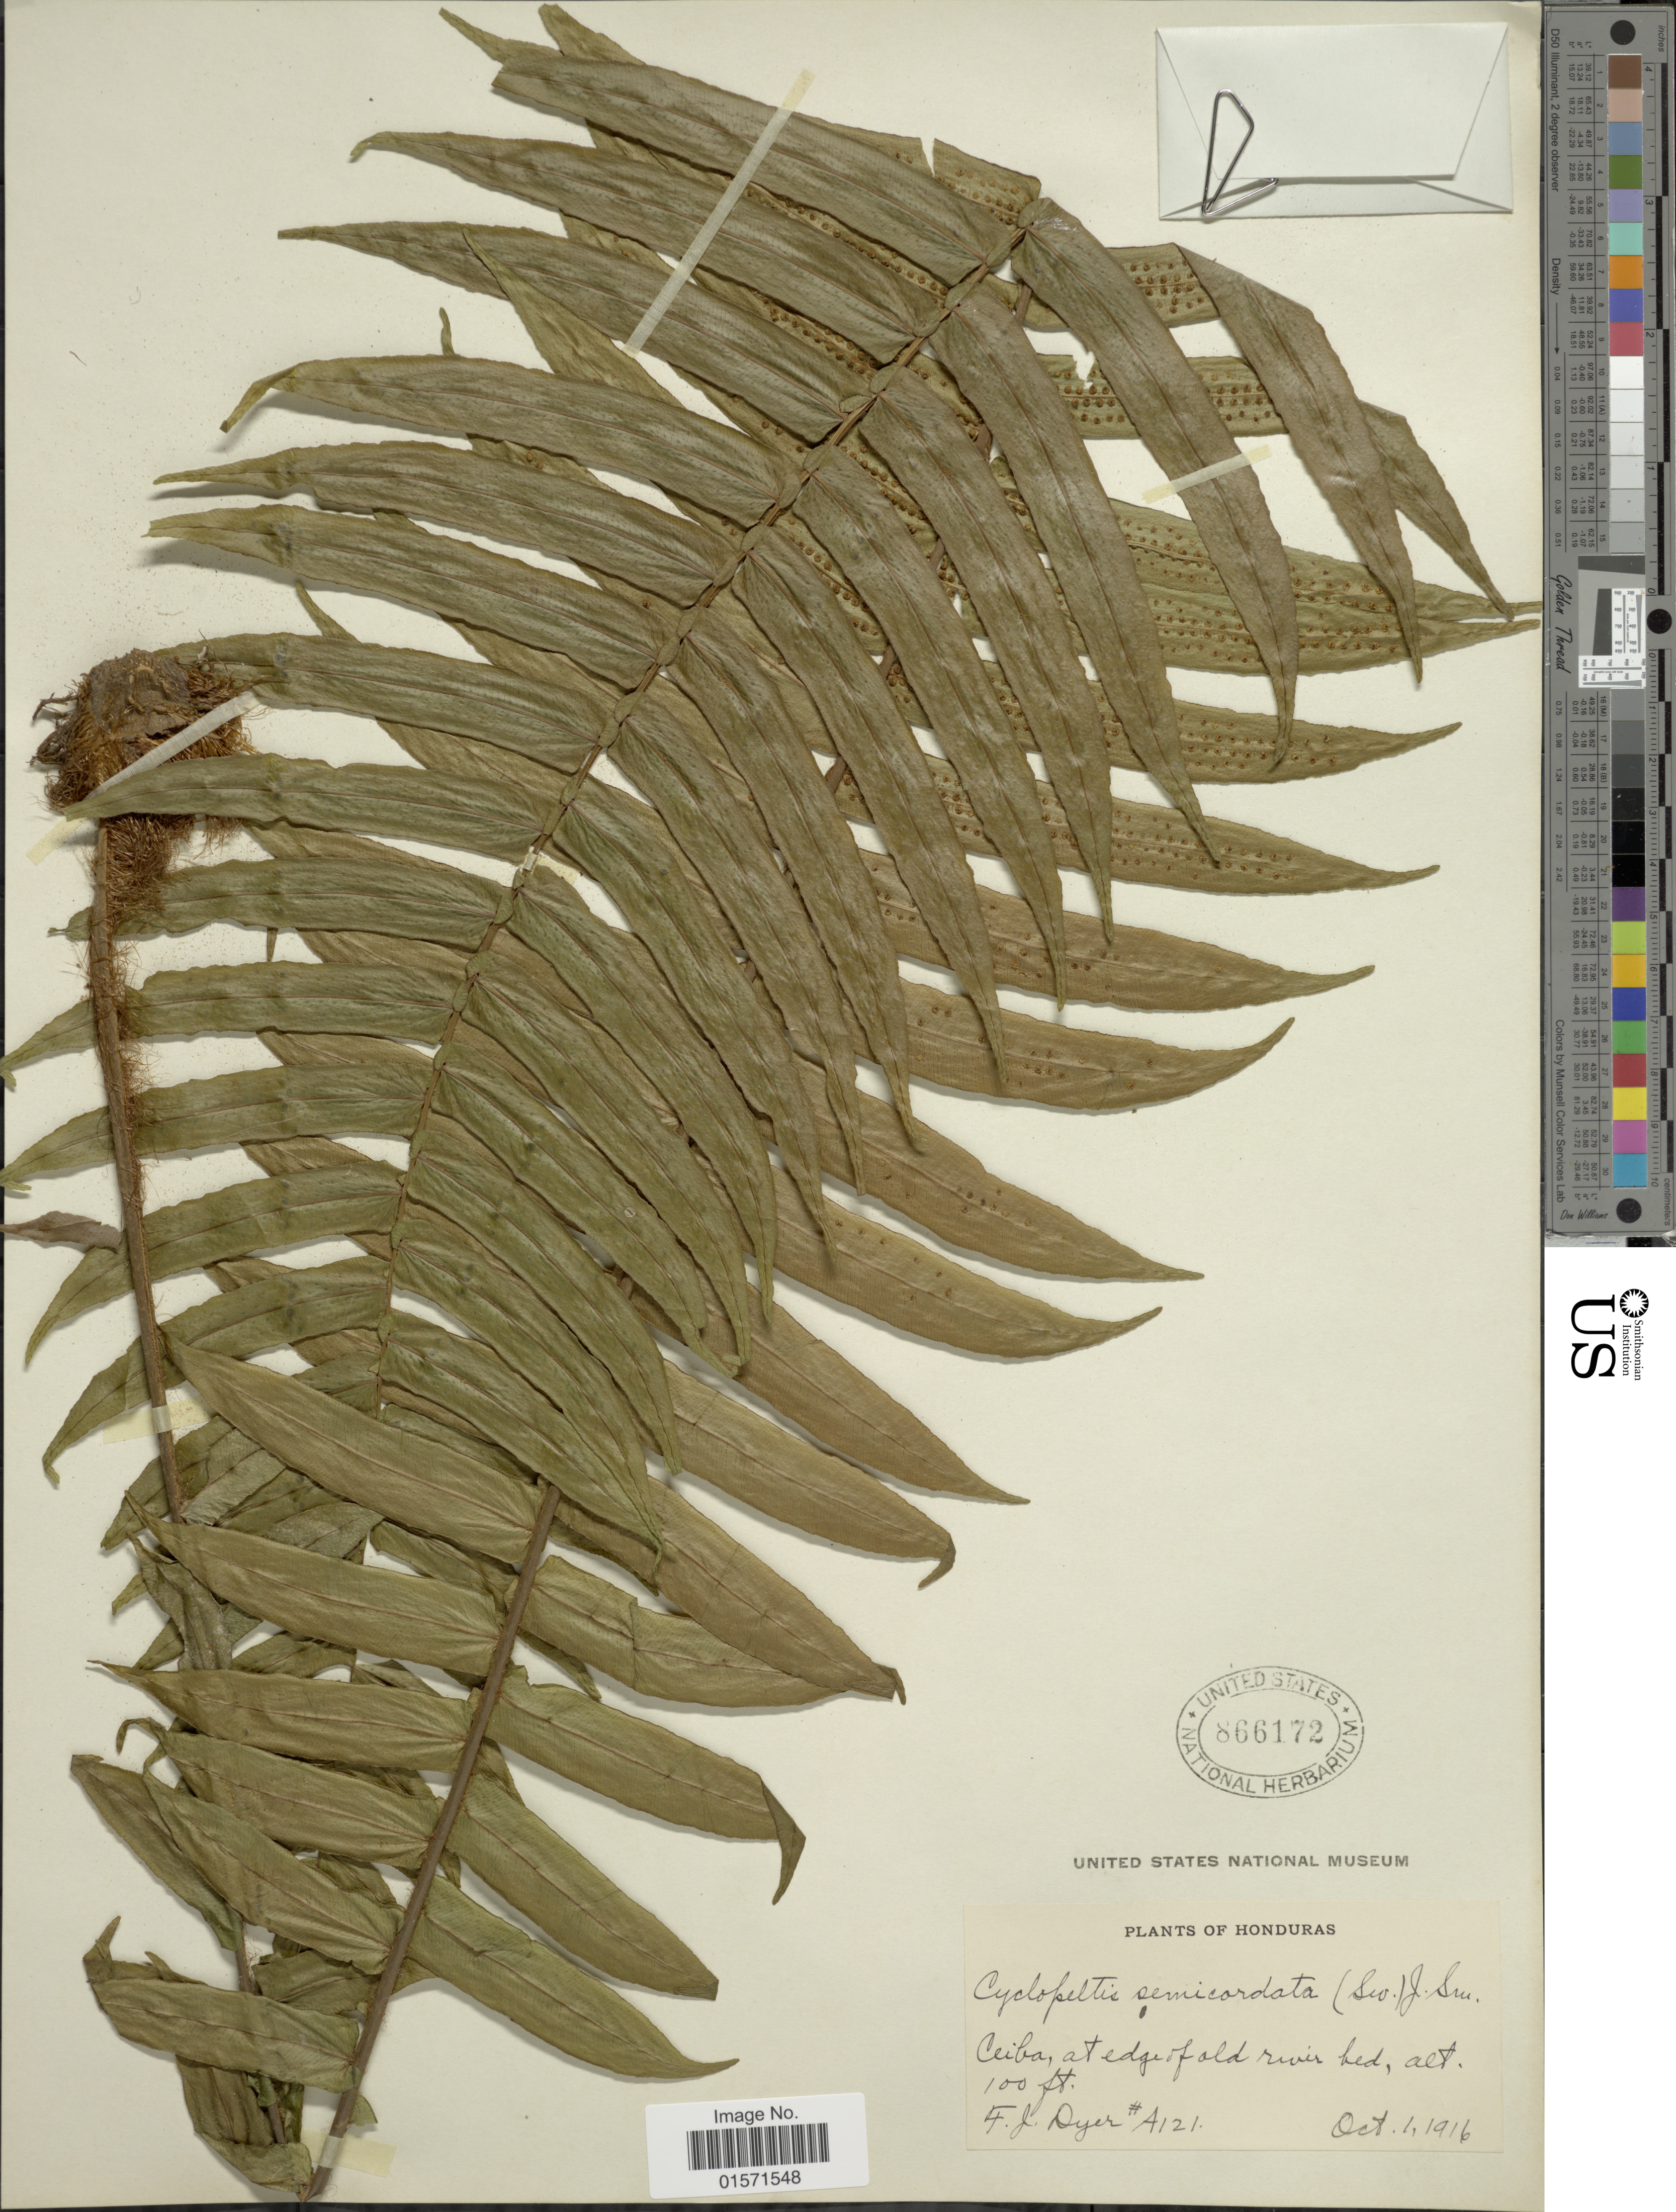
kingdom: Plantae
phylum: Tracheophyta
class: Polypodiopsida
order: Polypodiales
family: Lomariopsidaceae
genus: Cyclopeltis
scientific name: Cyclopeltis semicordata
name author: (Sw.) J. Sm.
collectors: F. J. Dyer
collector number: A121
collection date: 1916-10-01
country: Honduras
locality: Ceiba, at edge of old river bed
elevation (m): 30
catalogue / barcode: US 866172